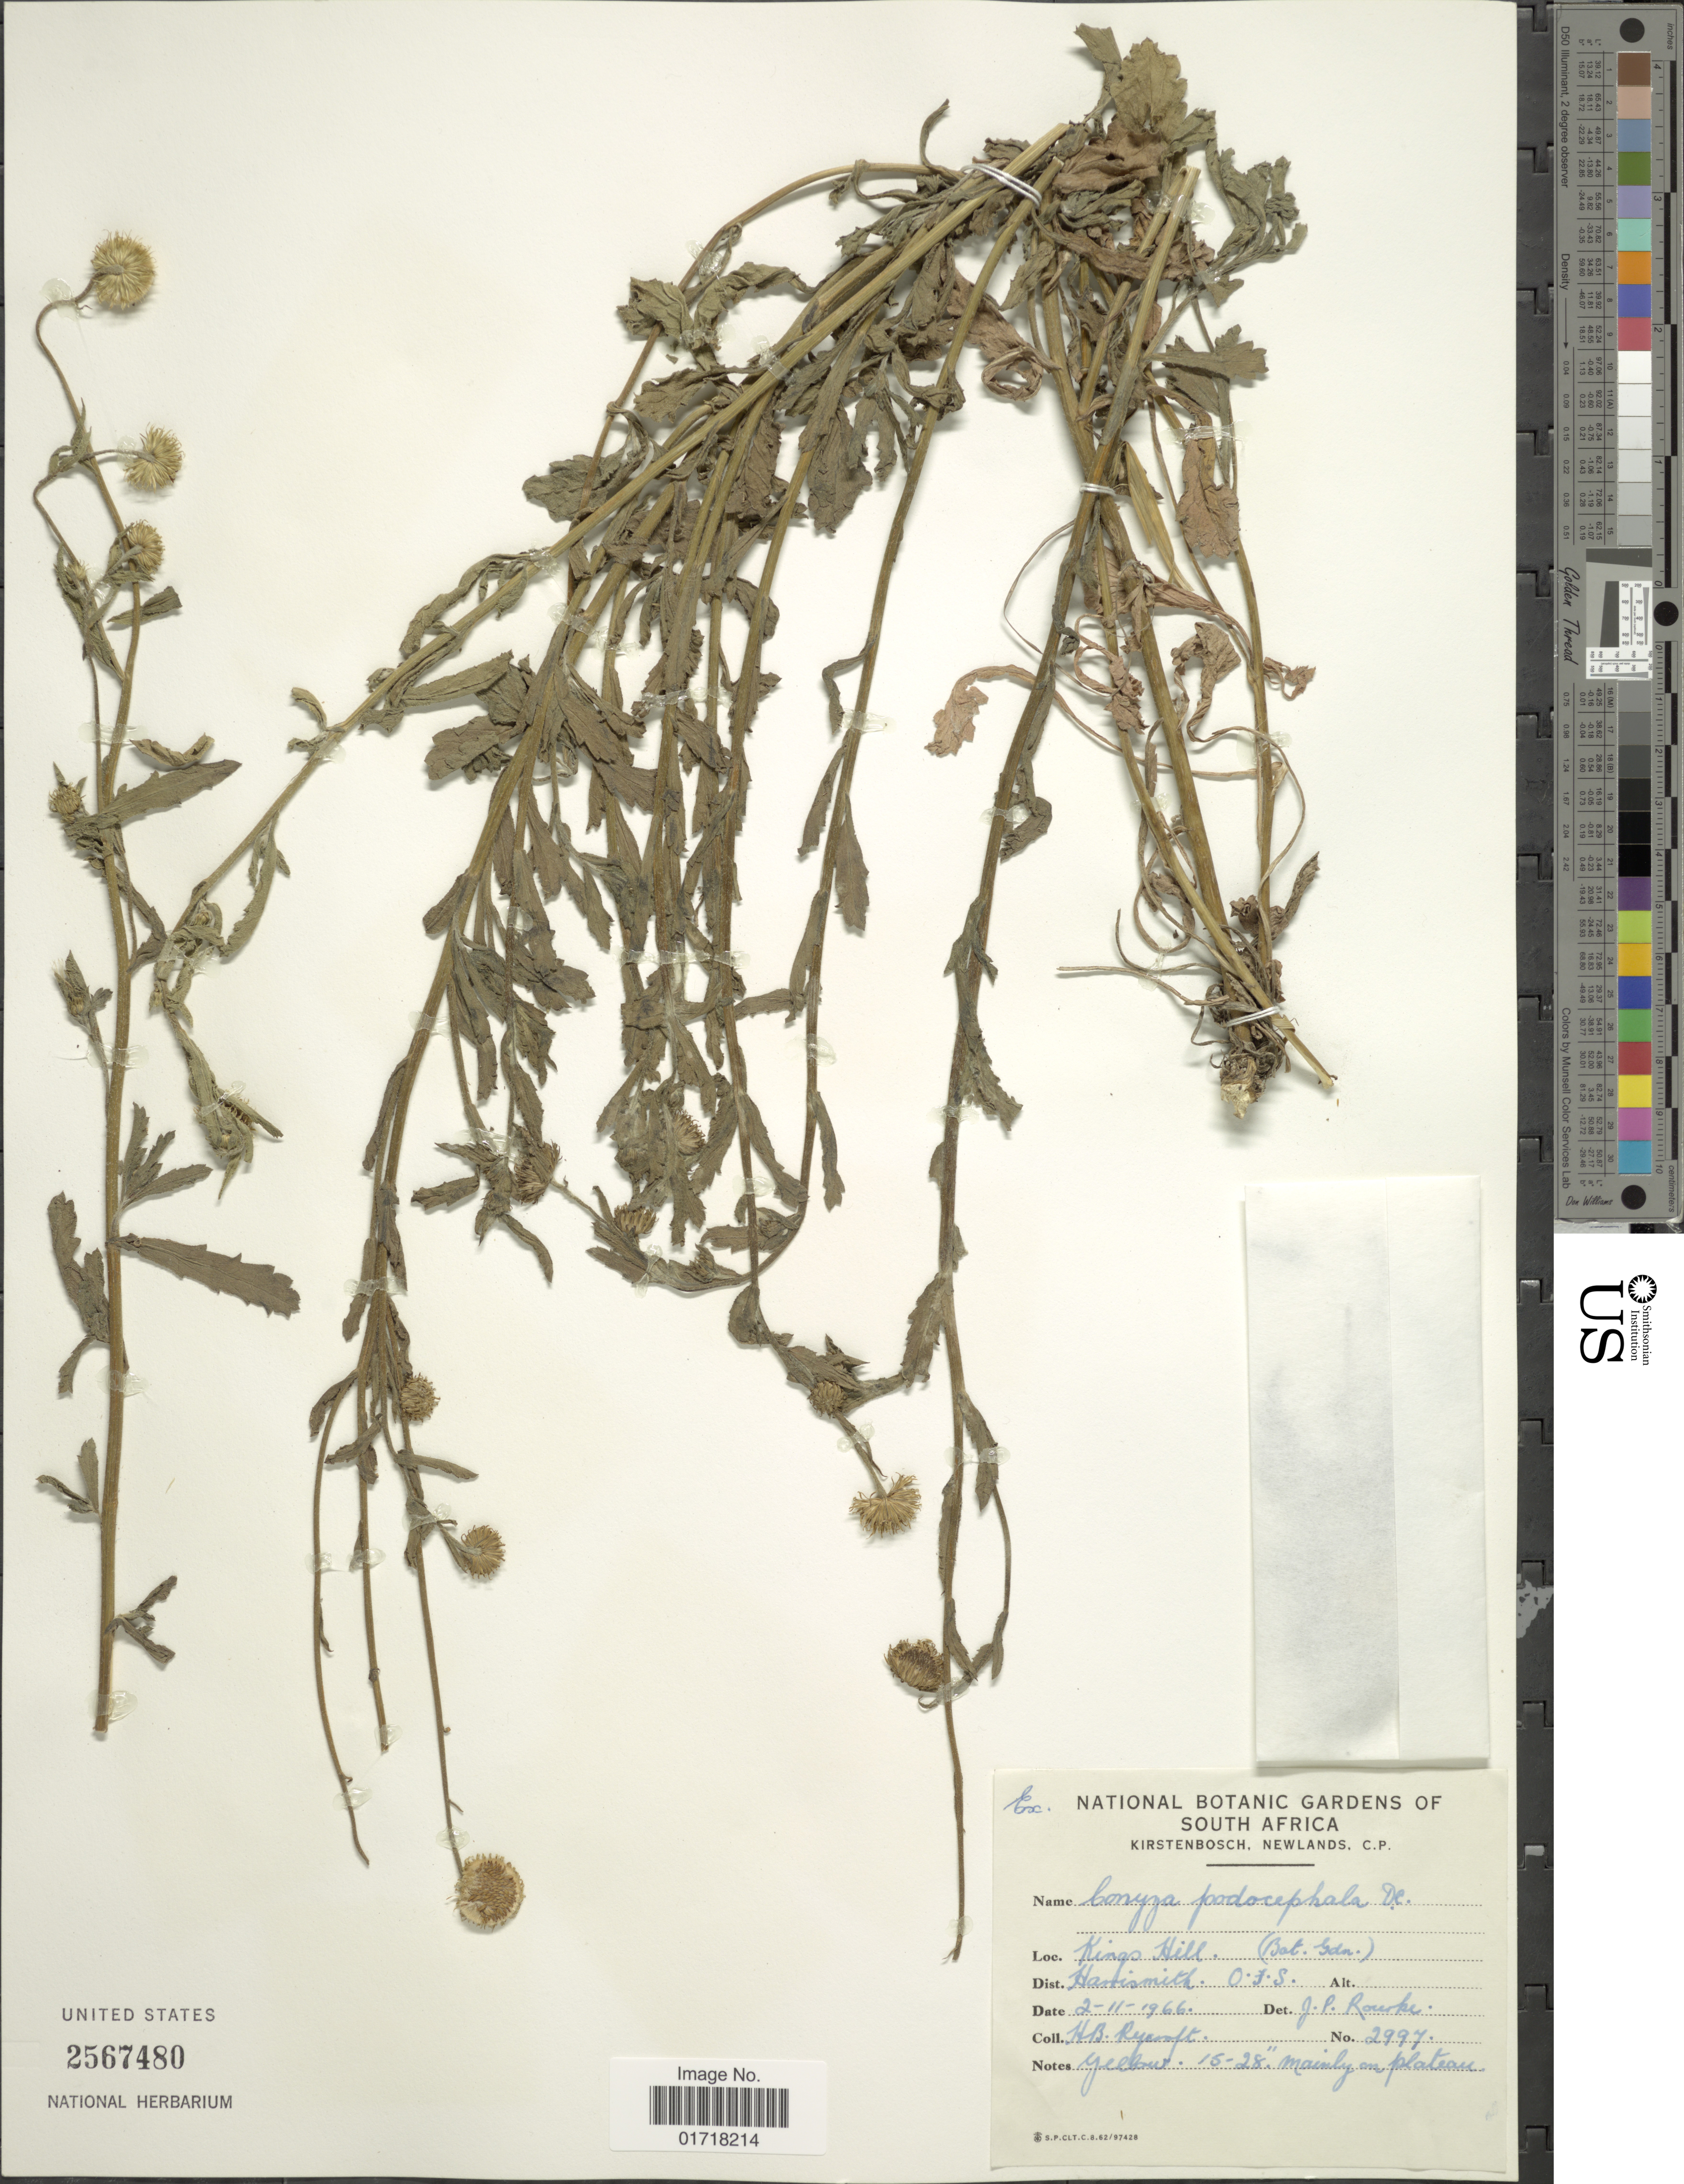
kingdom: Plantae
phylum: Tracheophyta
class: Magnoliopsida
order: Asterales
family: Asteraceae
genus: Conyza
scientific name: Conyza podocephala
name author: DC.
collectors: H. Rycroft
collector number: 2997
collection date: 1966-11-02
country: South Africa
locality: Kirstenbosch;, Newlands, C. P., Kings Hill, Dist. Harrismith O.F.S.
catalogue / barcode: US 2567480